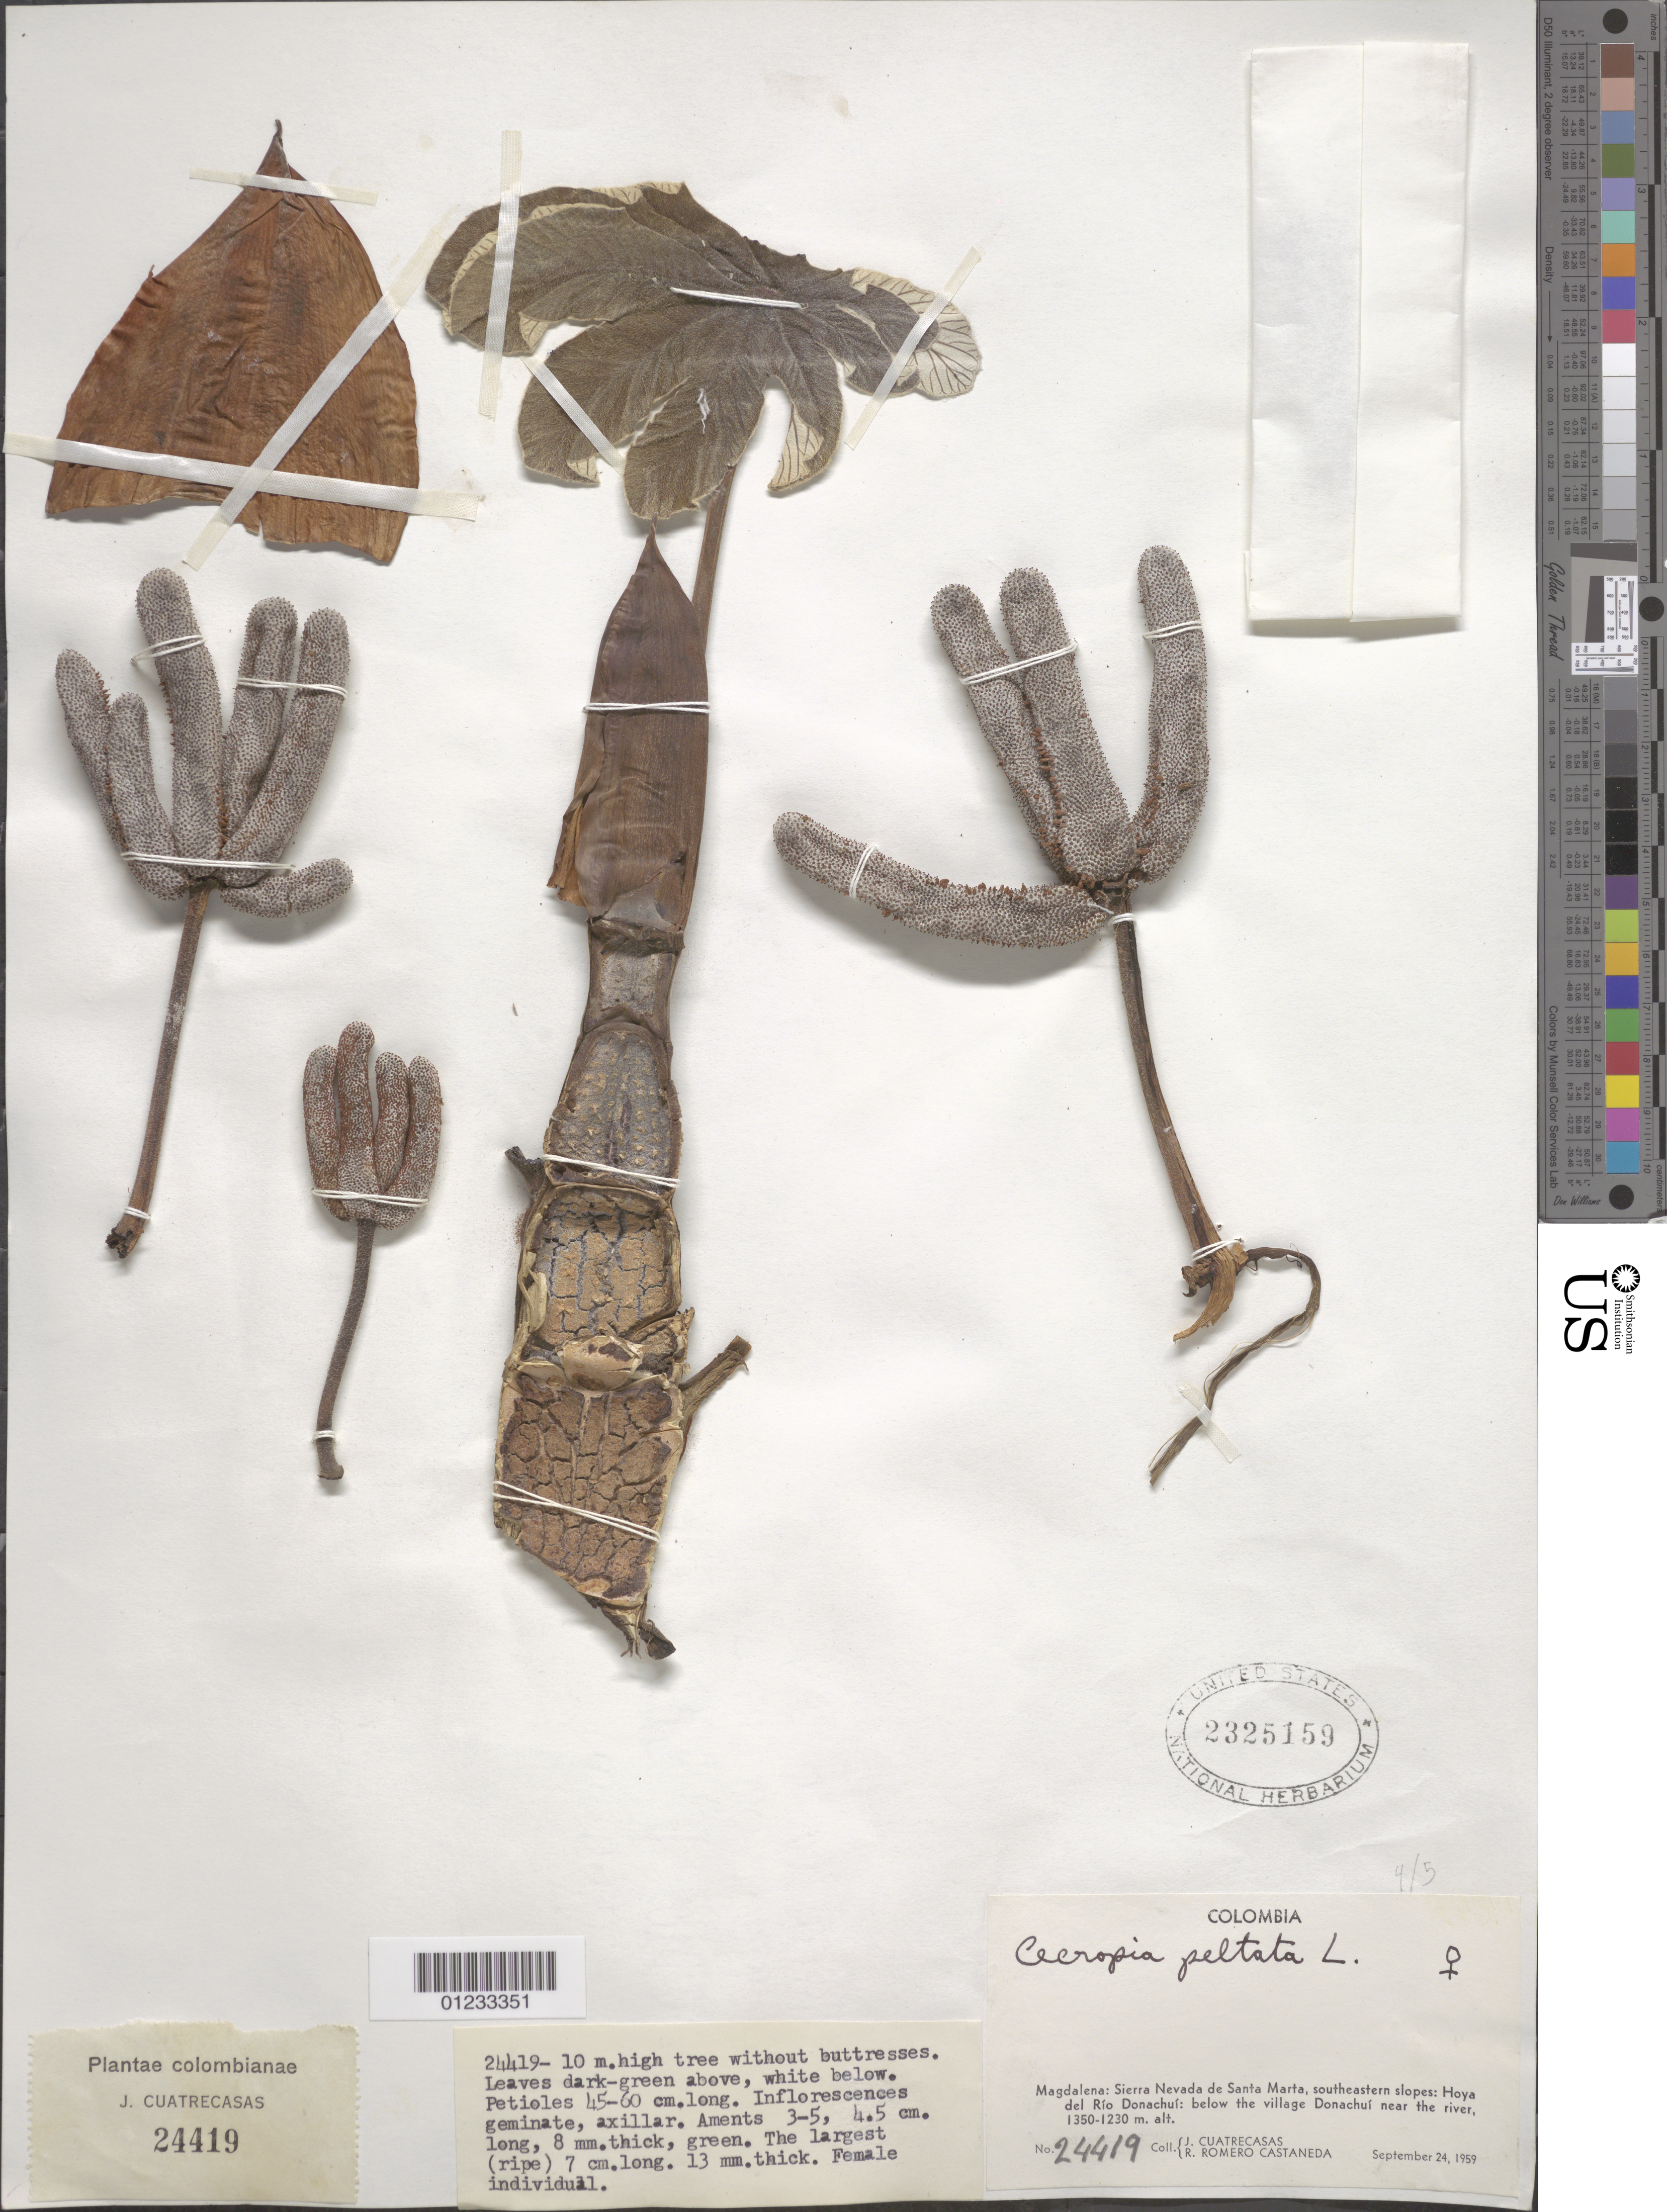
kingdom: Plantae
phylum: Tracheophyta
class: Magnoliopsida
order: Rosales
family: Urticaceae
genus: Cecropia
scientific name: Cecropia peltata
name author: L.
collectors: J. Cuatrecasas & R. Romero Castañeda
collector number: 24419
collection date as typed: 24 Sep 1959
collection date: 1959-09-24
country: Colombia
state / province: Magdalena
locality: Sierra Nevada de Santa Marta, SE slopes; Hoya del Rio Donachui, below the village Donachui near the river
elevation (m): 1230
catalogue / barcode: US 2325159